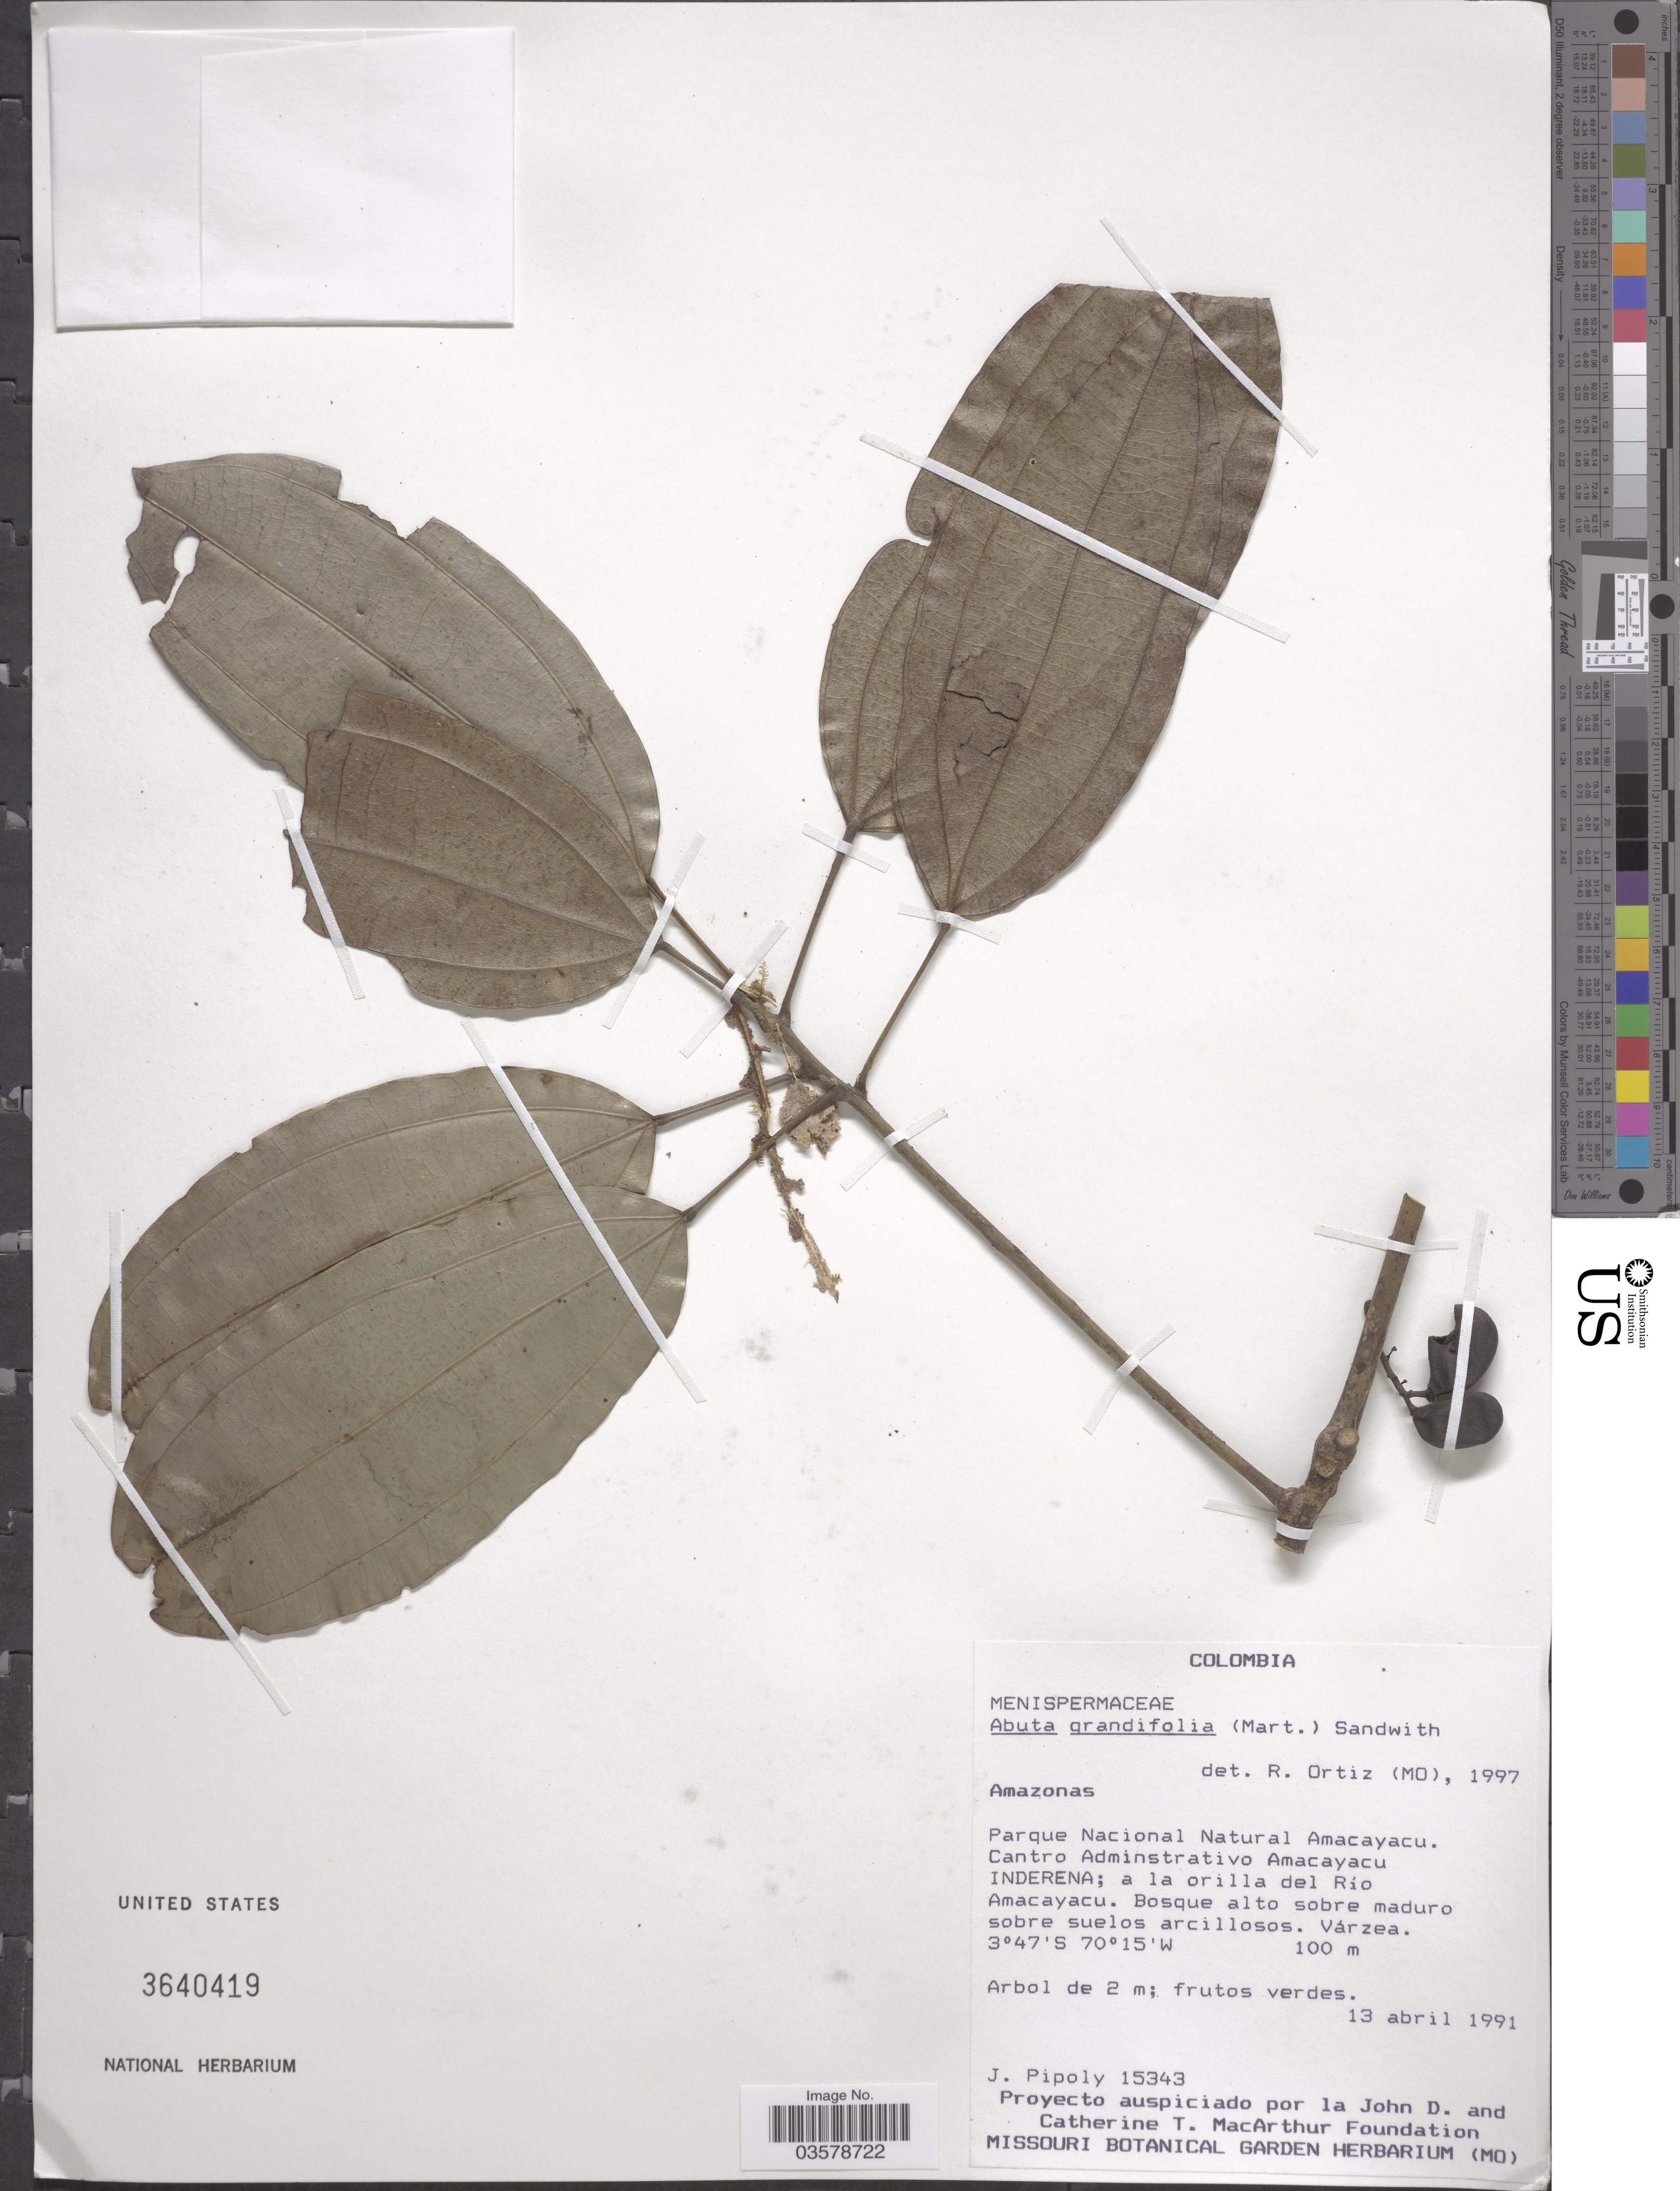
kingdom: Plantae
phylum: Tracheophyta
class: Magnoliopsida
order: Ranunculales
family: Menispermaceae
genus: Abuta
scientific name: Abuta grandifolia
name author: (Mart.) Sandwith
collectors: J. J. Pipoly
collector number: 15343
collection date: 1991-04-13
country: Colombia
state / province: Amazônas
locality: Parque Nacional Natural Amacayacu. Cantro Adminstrativo Amacayacu Inderena; a la orilla del Río Amacayacu. Várzea [unsure placement].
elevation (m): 100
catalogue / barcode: US 3640419